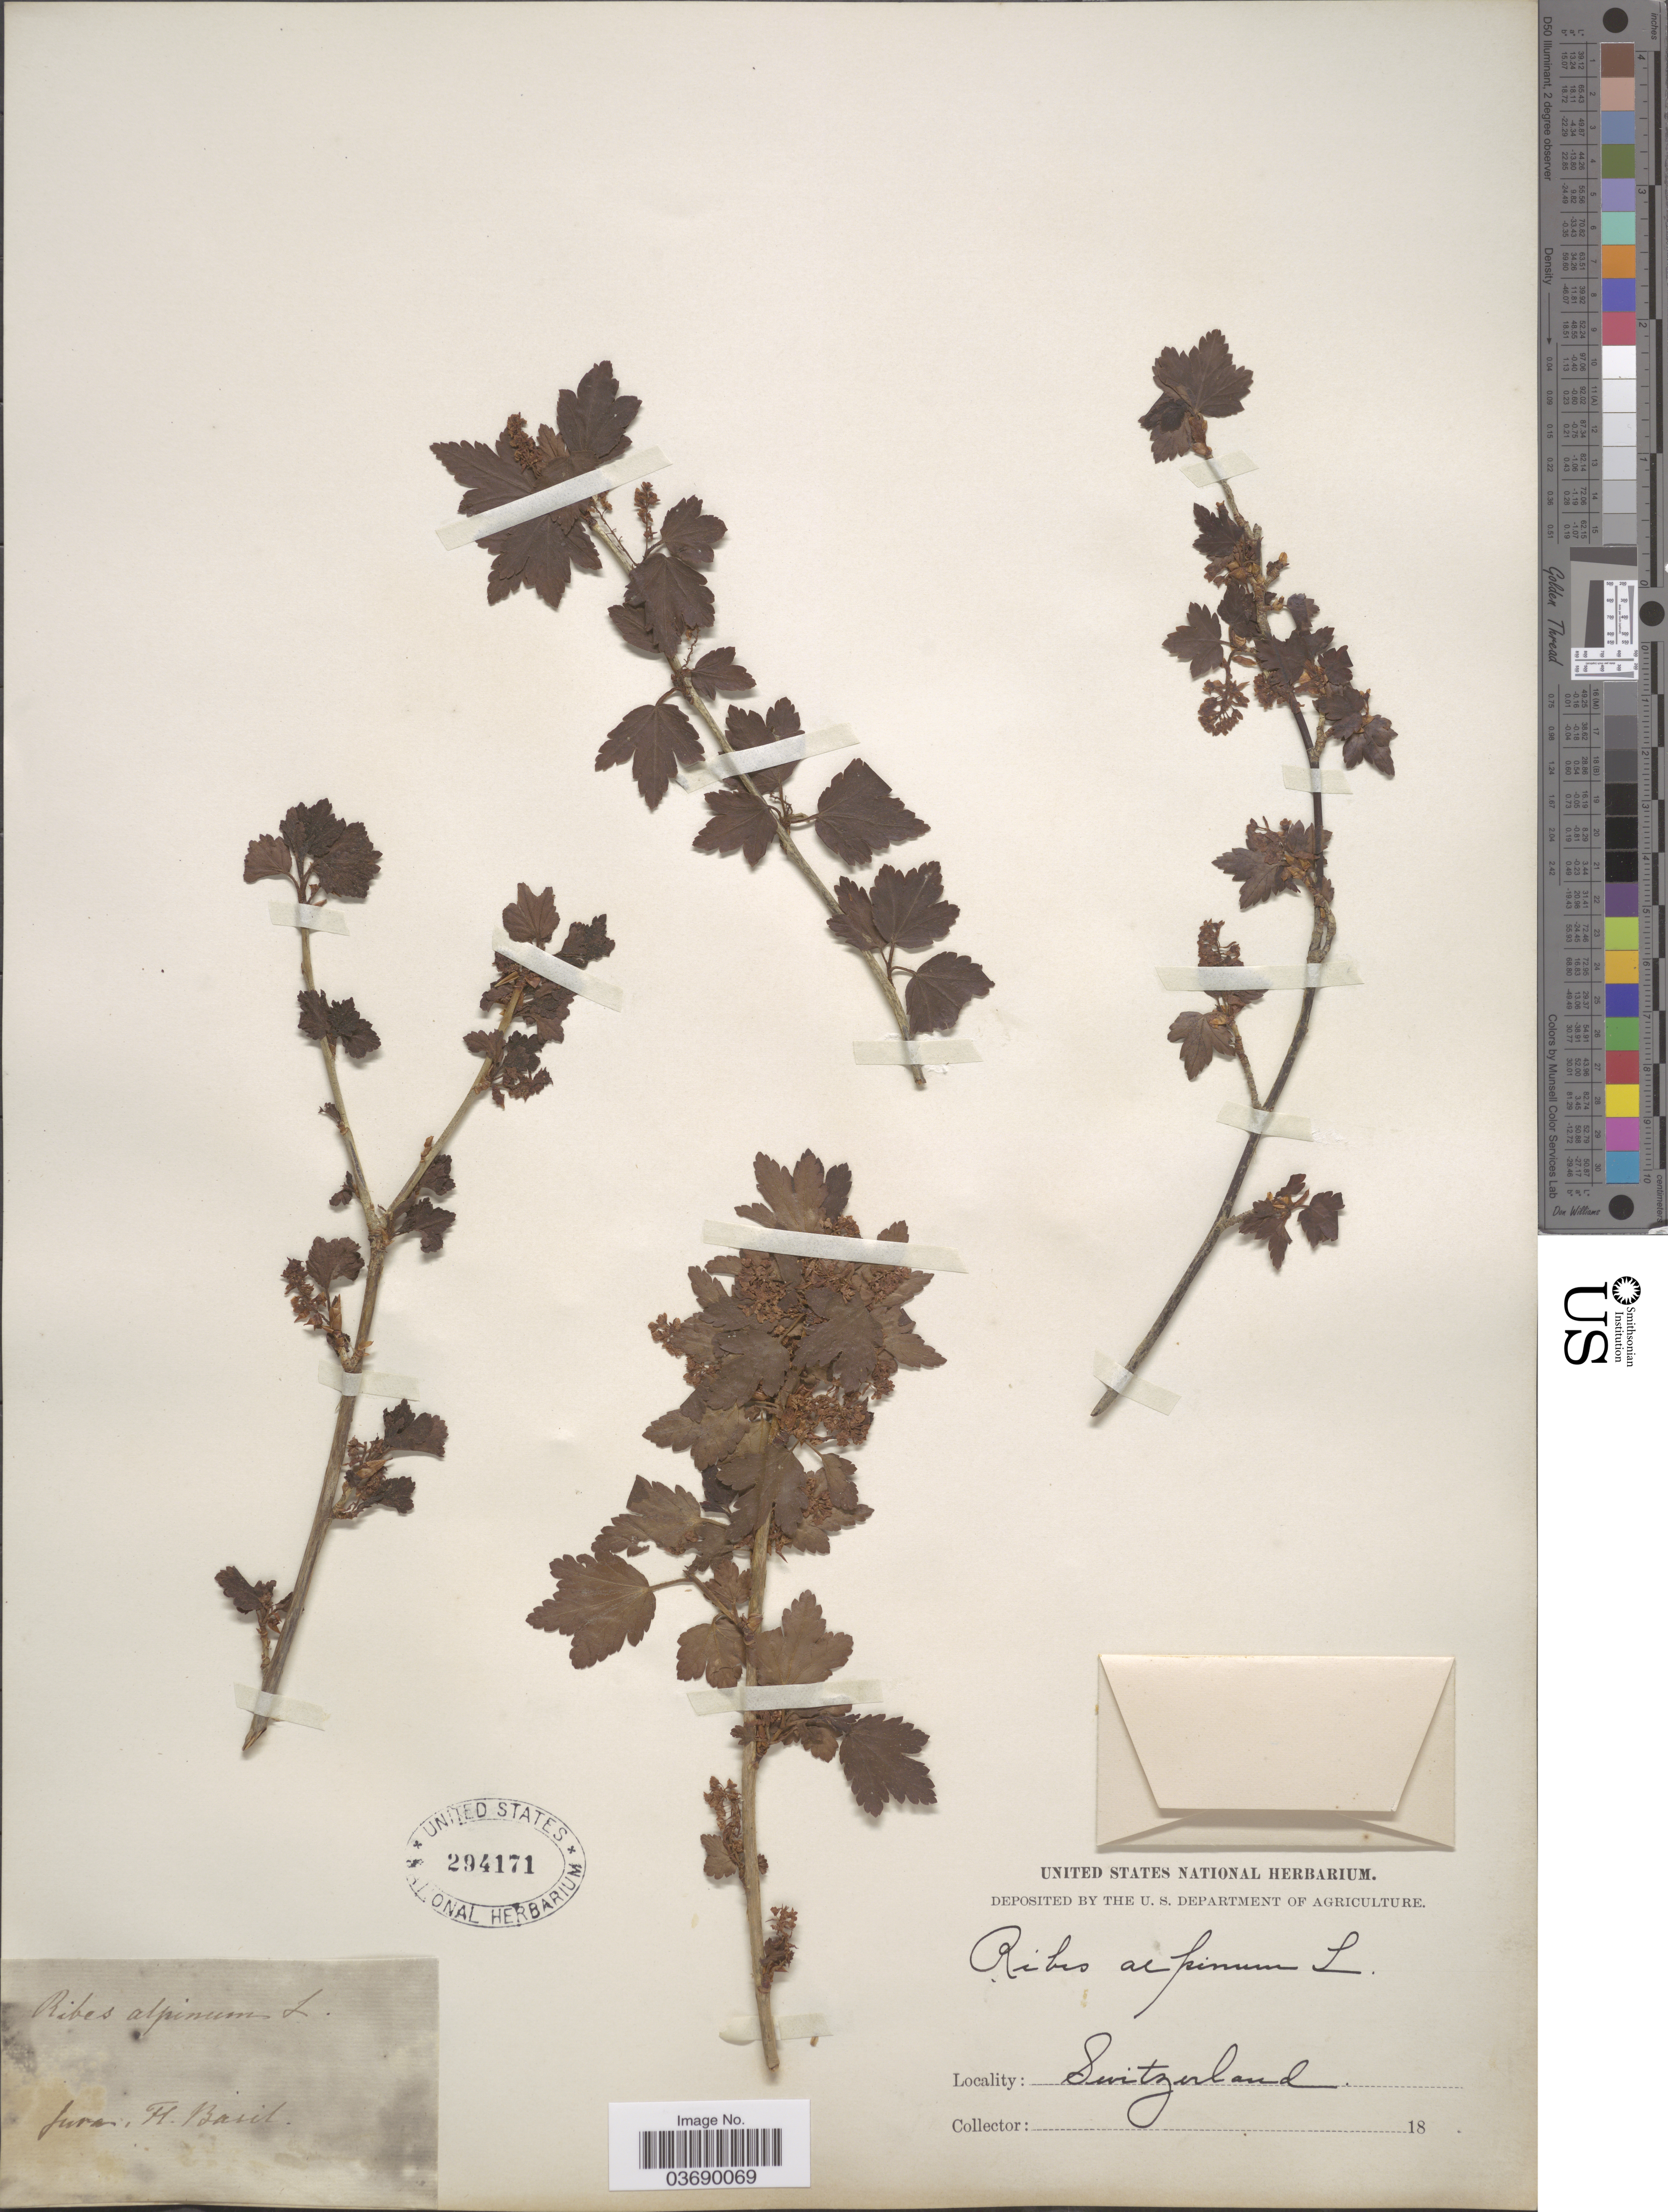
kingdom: Plantae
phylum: Tracheophyta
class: Magnoliopsida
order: Saxifragales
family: Grossulariaceae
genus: Ribes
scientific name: Ribes alpinum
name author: L.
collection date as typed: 18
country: Switzerland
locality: Basil.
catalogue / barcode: US 294171